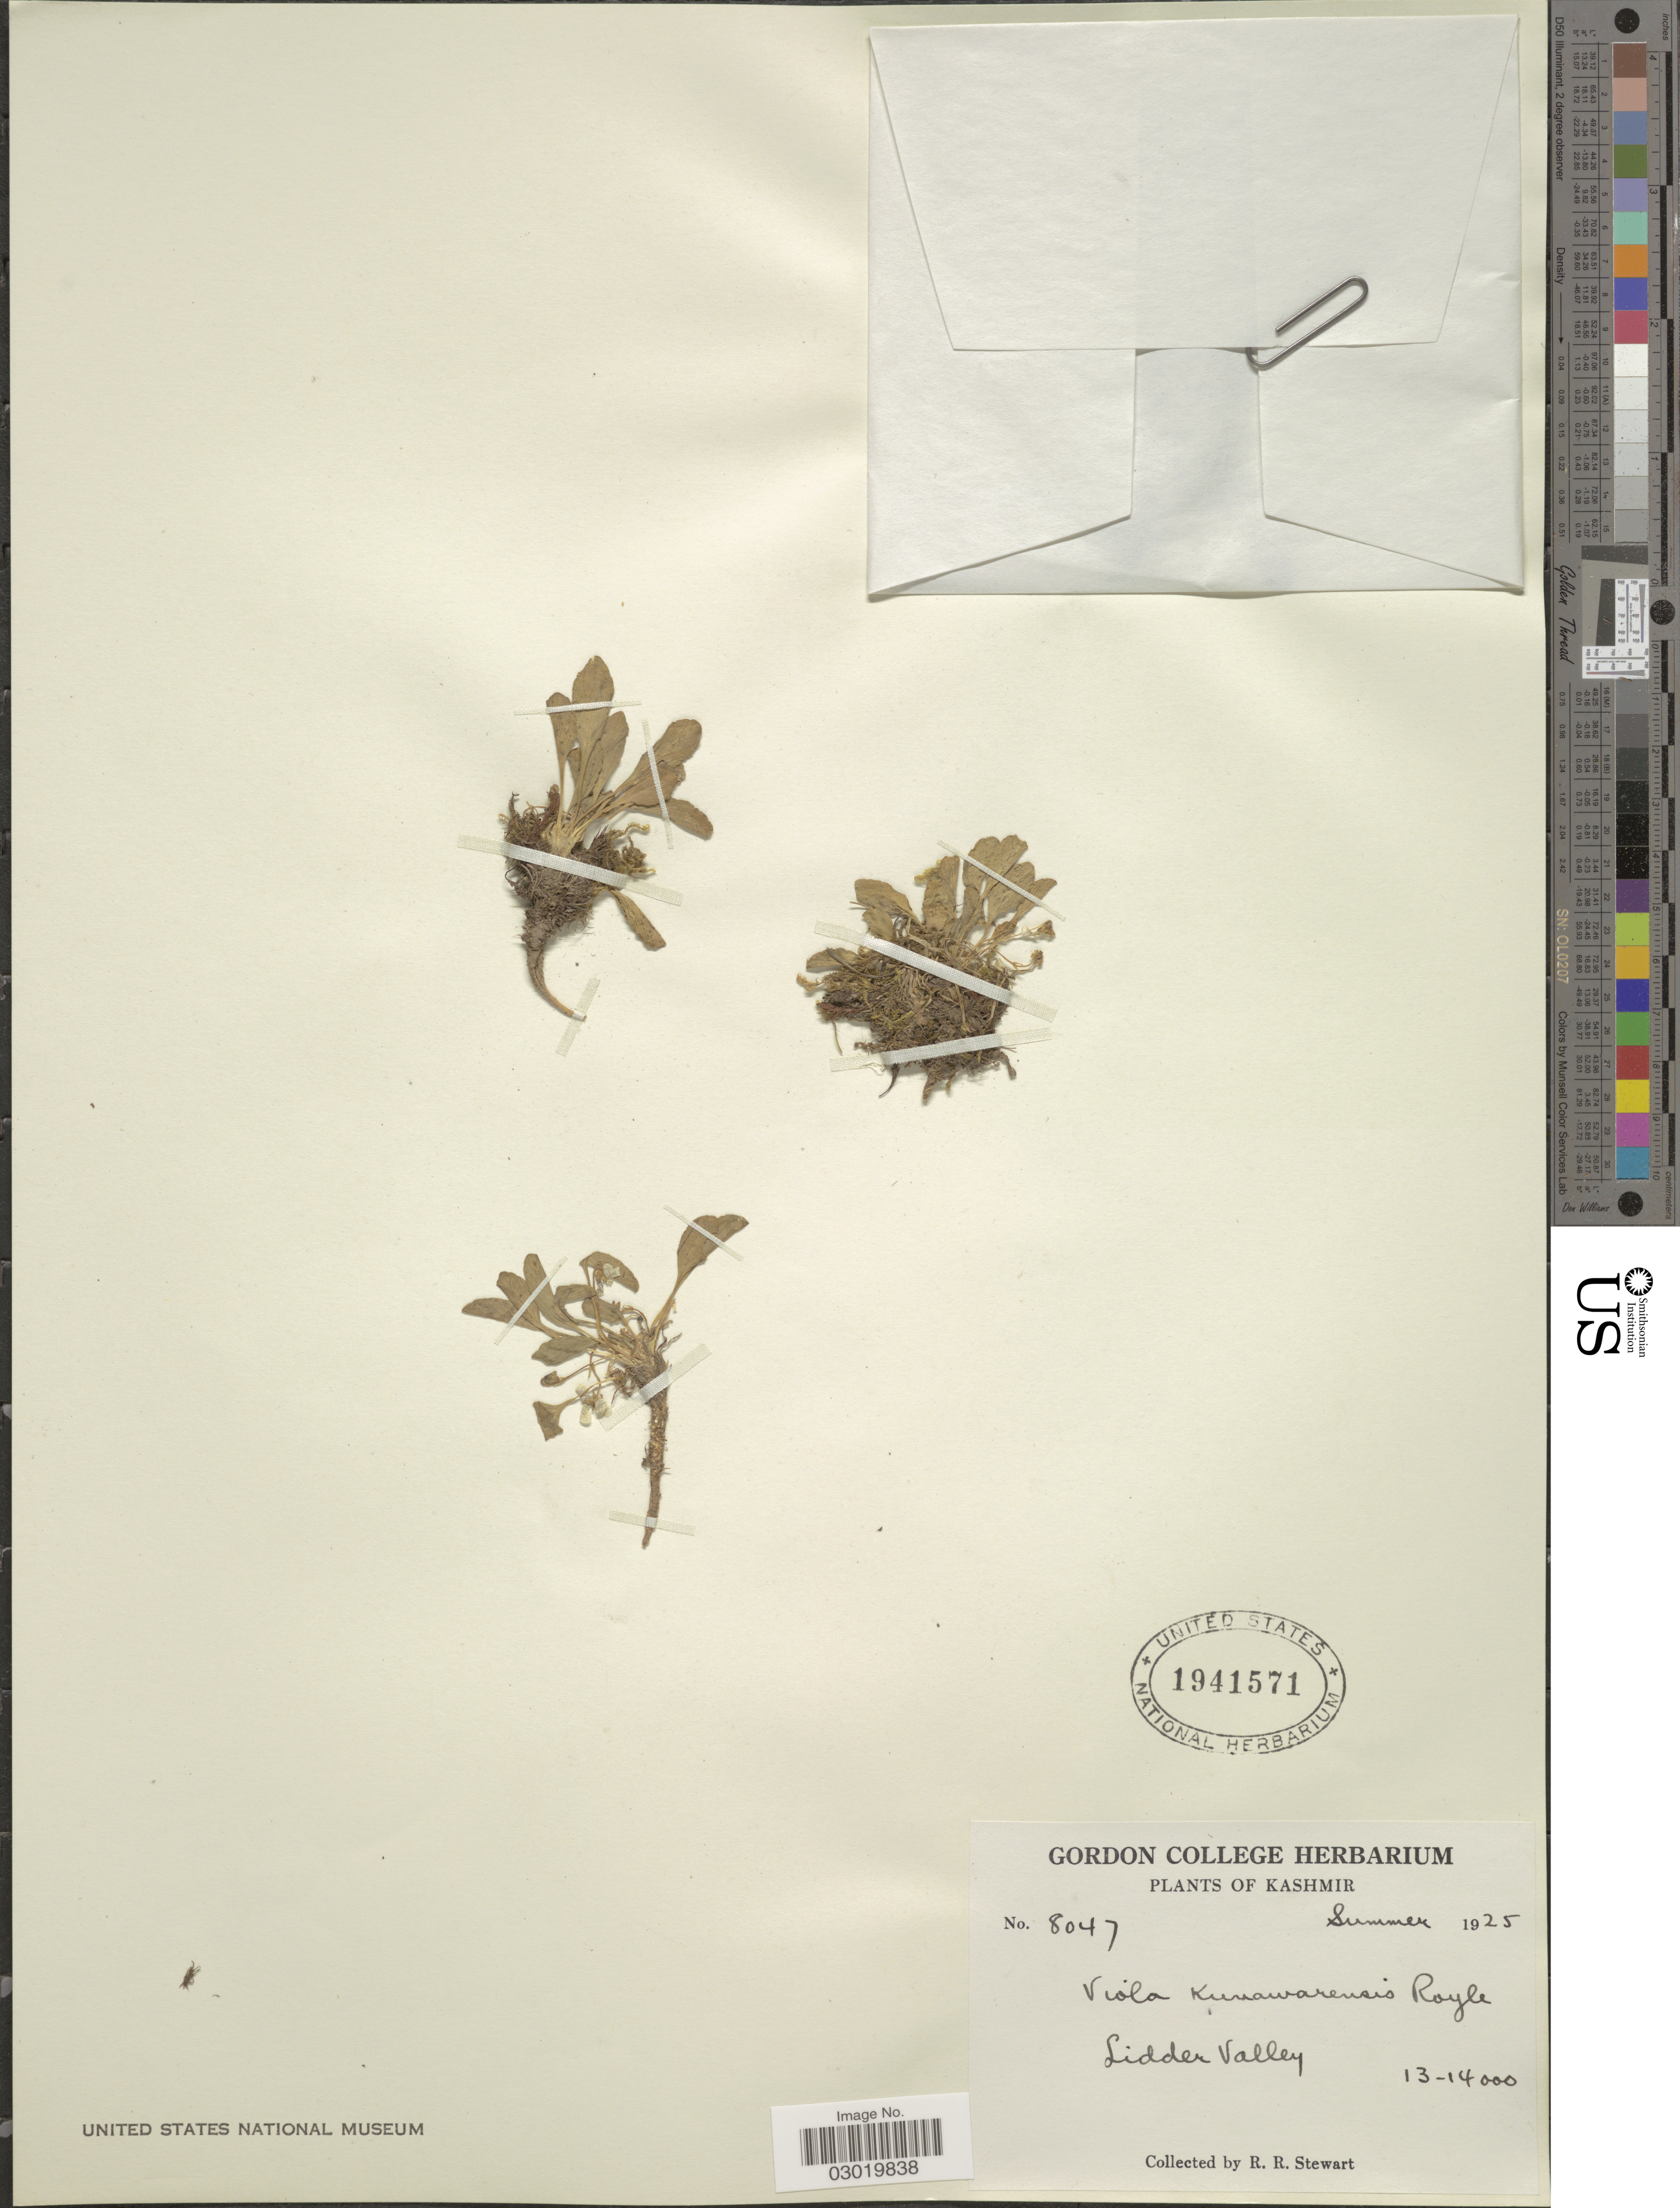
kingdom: Plantae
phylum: Tracheophyta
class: Magnoliopsida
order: Malpighiales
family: Violaceae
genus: Viola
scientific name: Viola kunawurensis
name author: Royle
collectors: R. Stewart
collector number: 8047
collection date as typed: Summer 1925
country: India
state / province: Jammu and Kashmir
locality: Kashmir. Lidder Valley.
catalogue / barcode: US 1941571